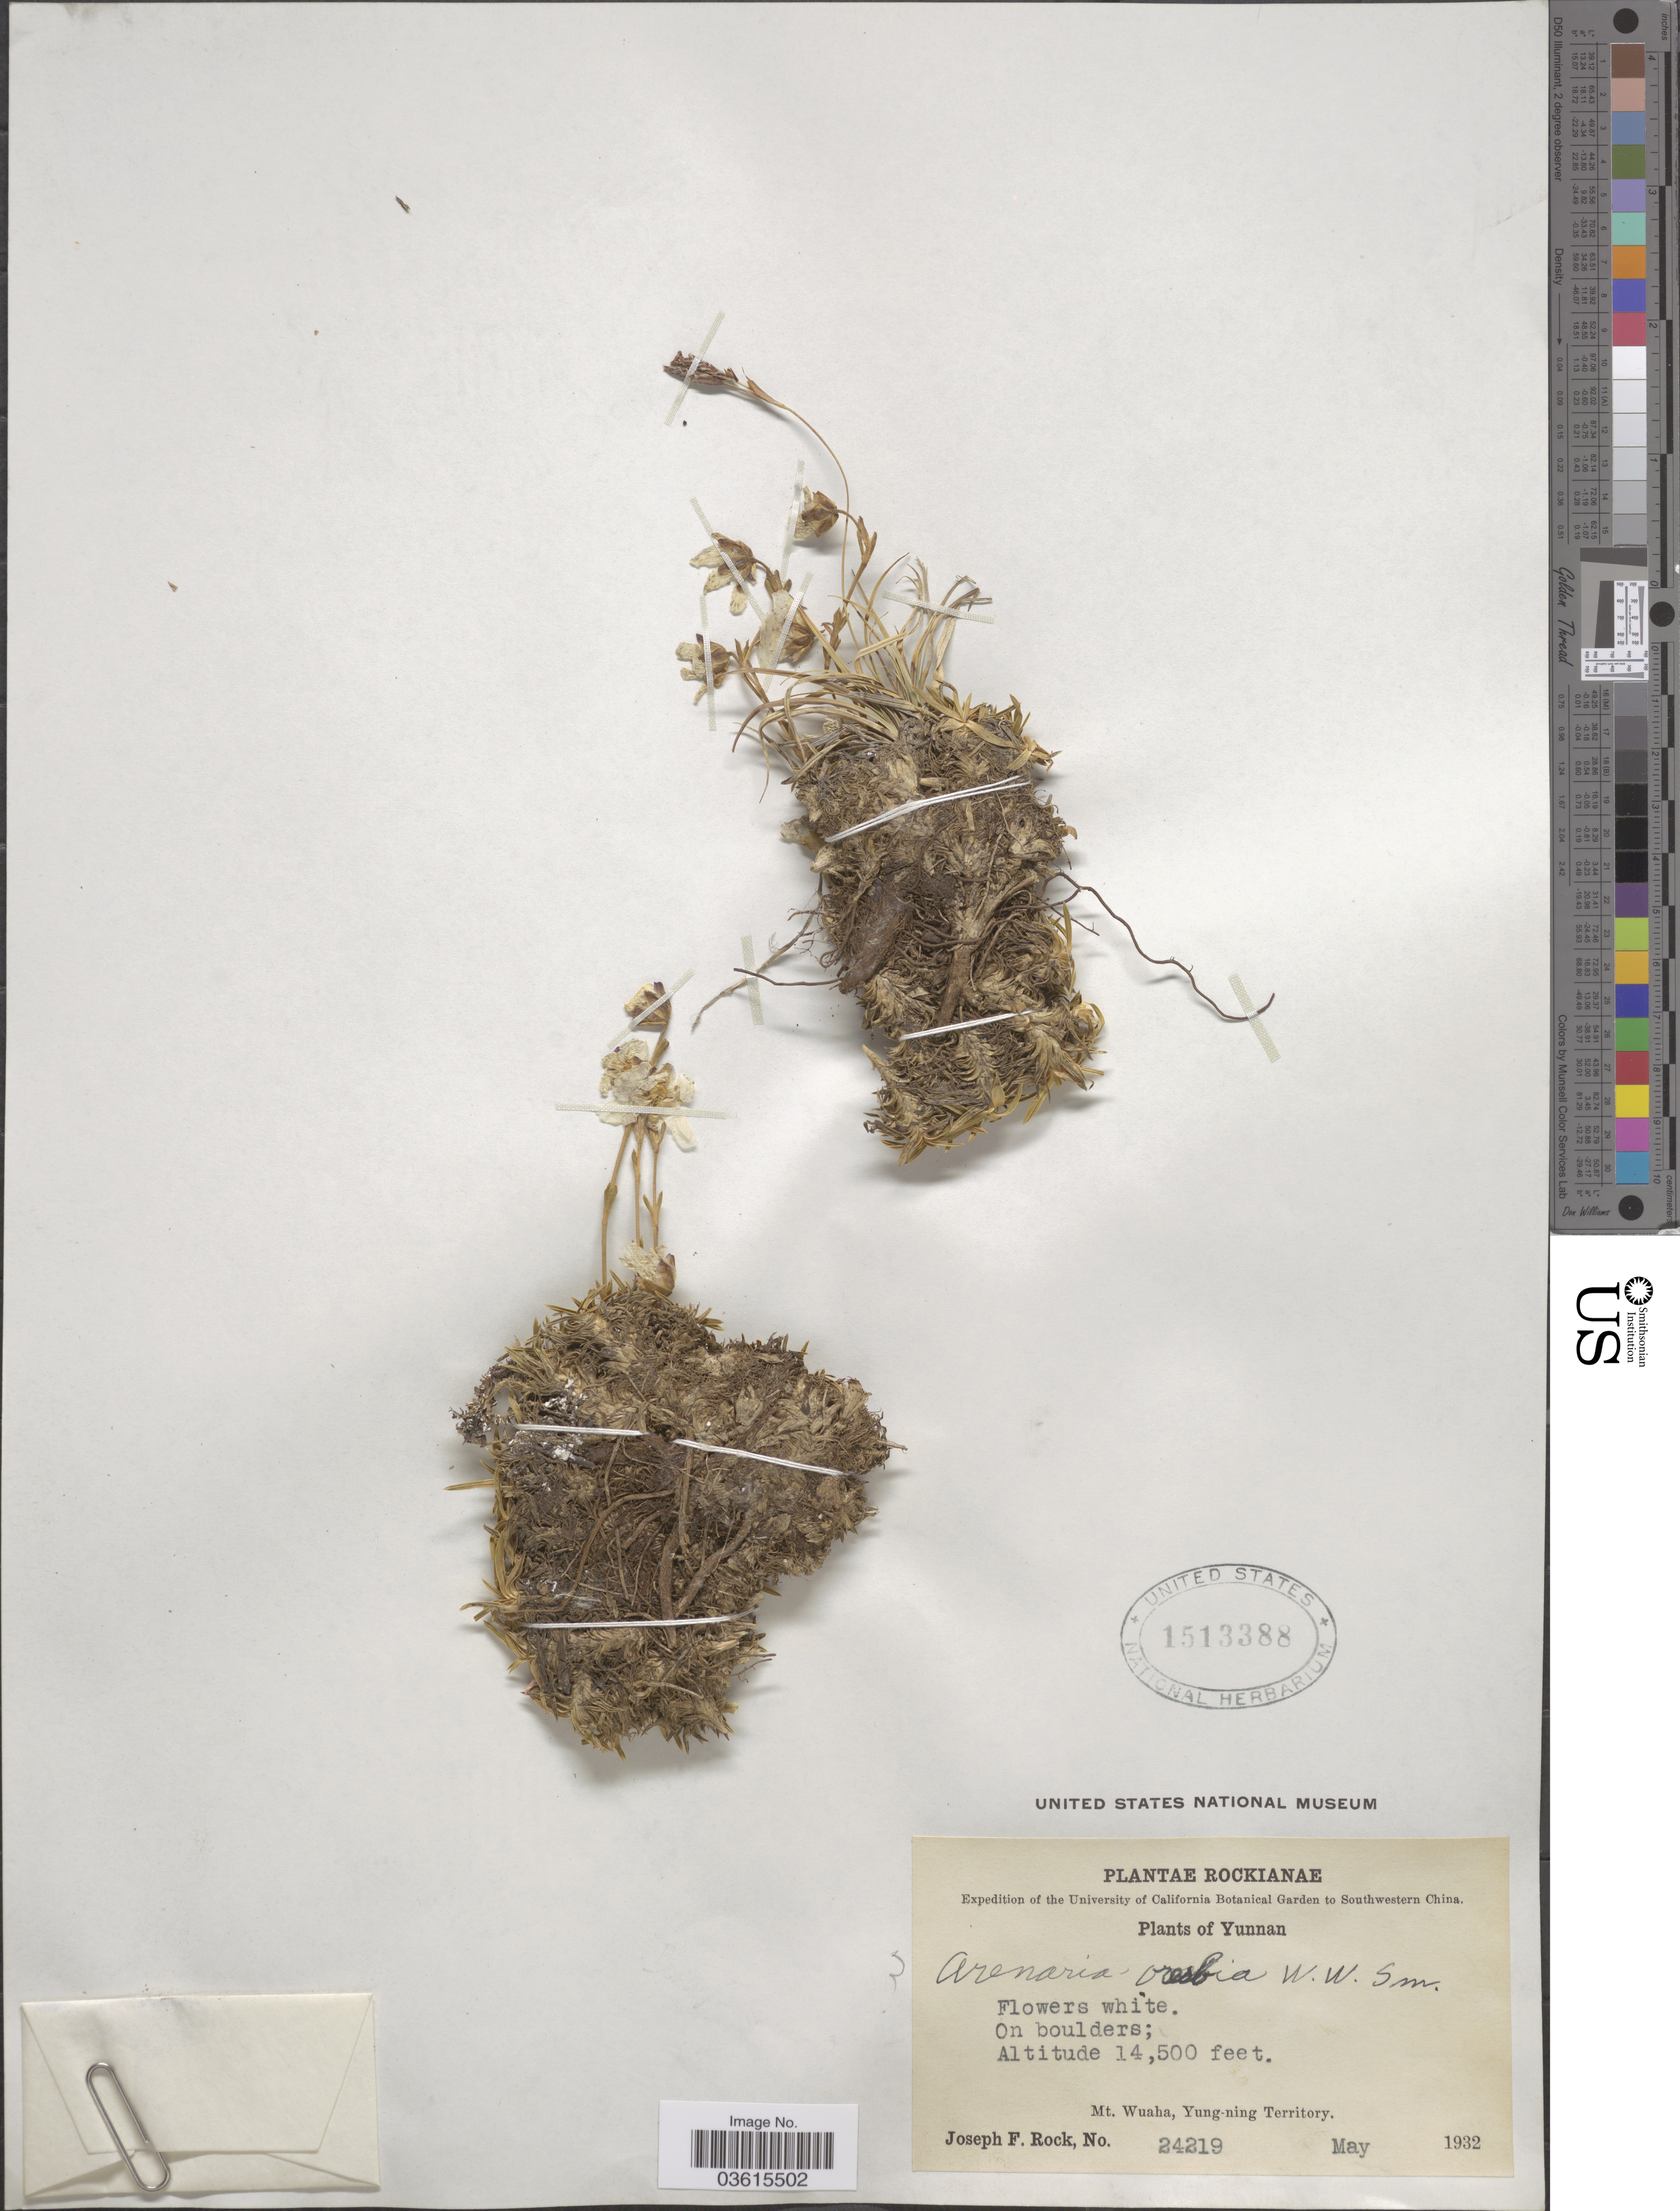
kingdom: Plantae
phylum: Tracheophyta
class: Magnoliopsida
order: Caryophyllales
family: Caryophyllaceae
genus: Arenaria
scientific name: Arenaria smithiana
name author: Mattf.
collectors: J. F. Rock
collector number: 24219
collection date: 1932-05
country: China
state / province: Yunnan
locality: Southwestern China. Mt. Wuaha, Yung-ning Territory.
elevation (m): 4420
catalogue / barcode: US 1513388